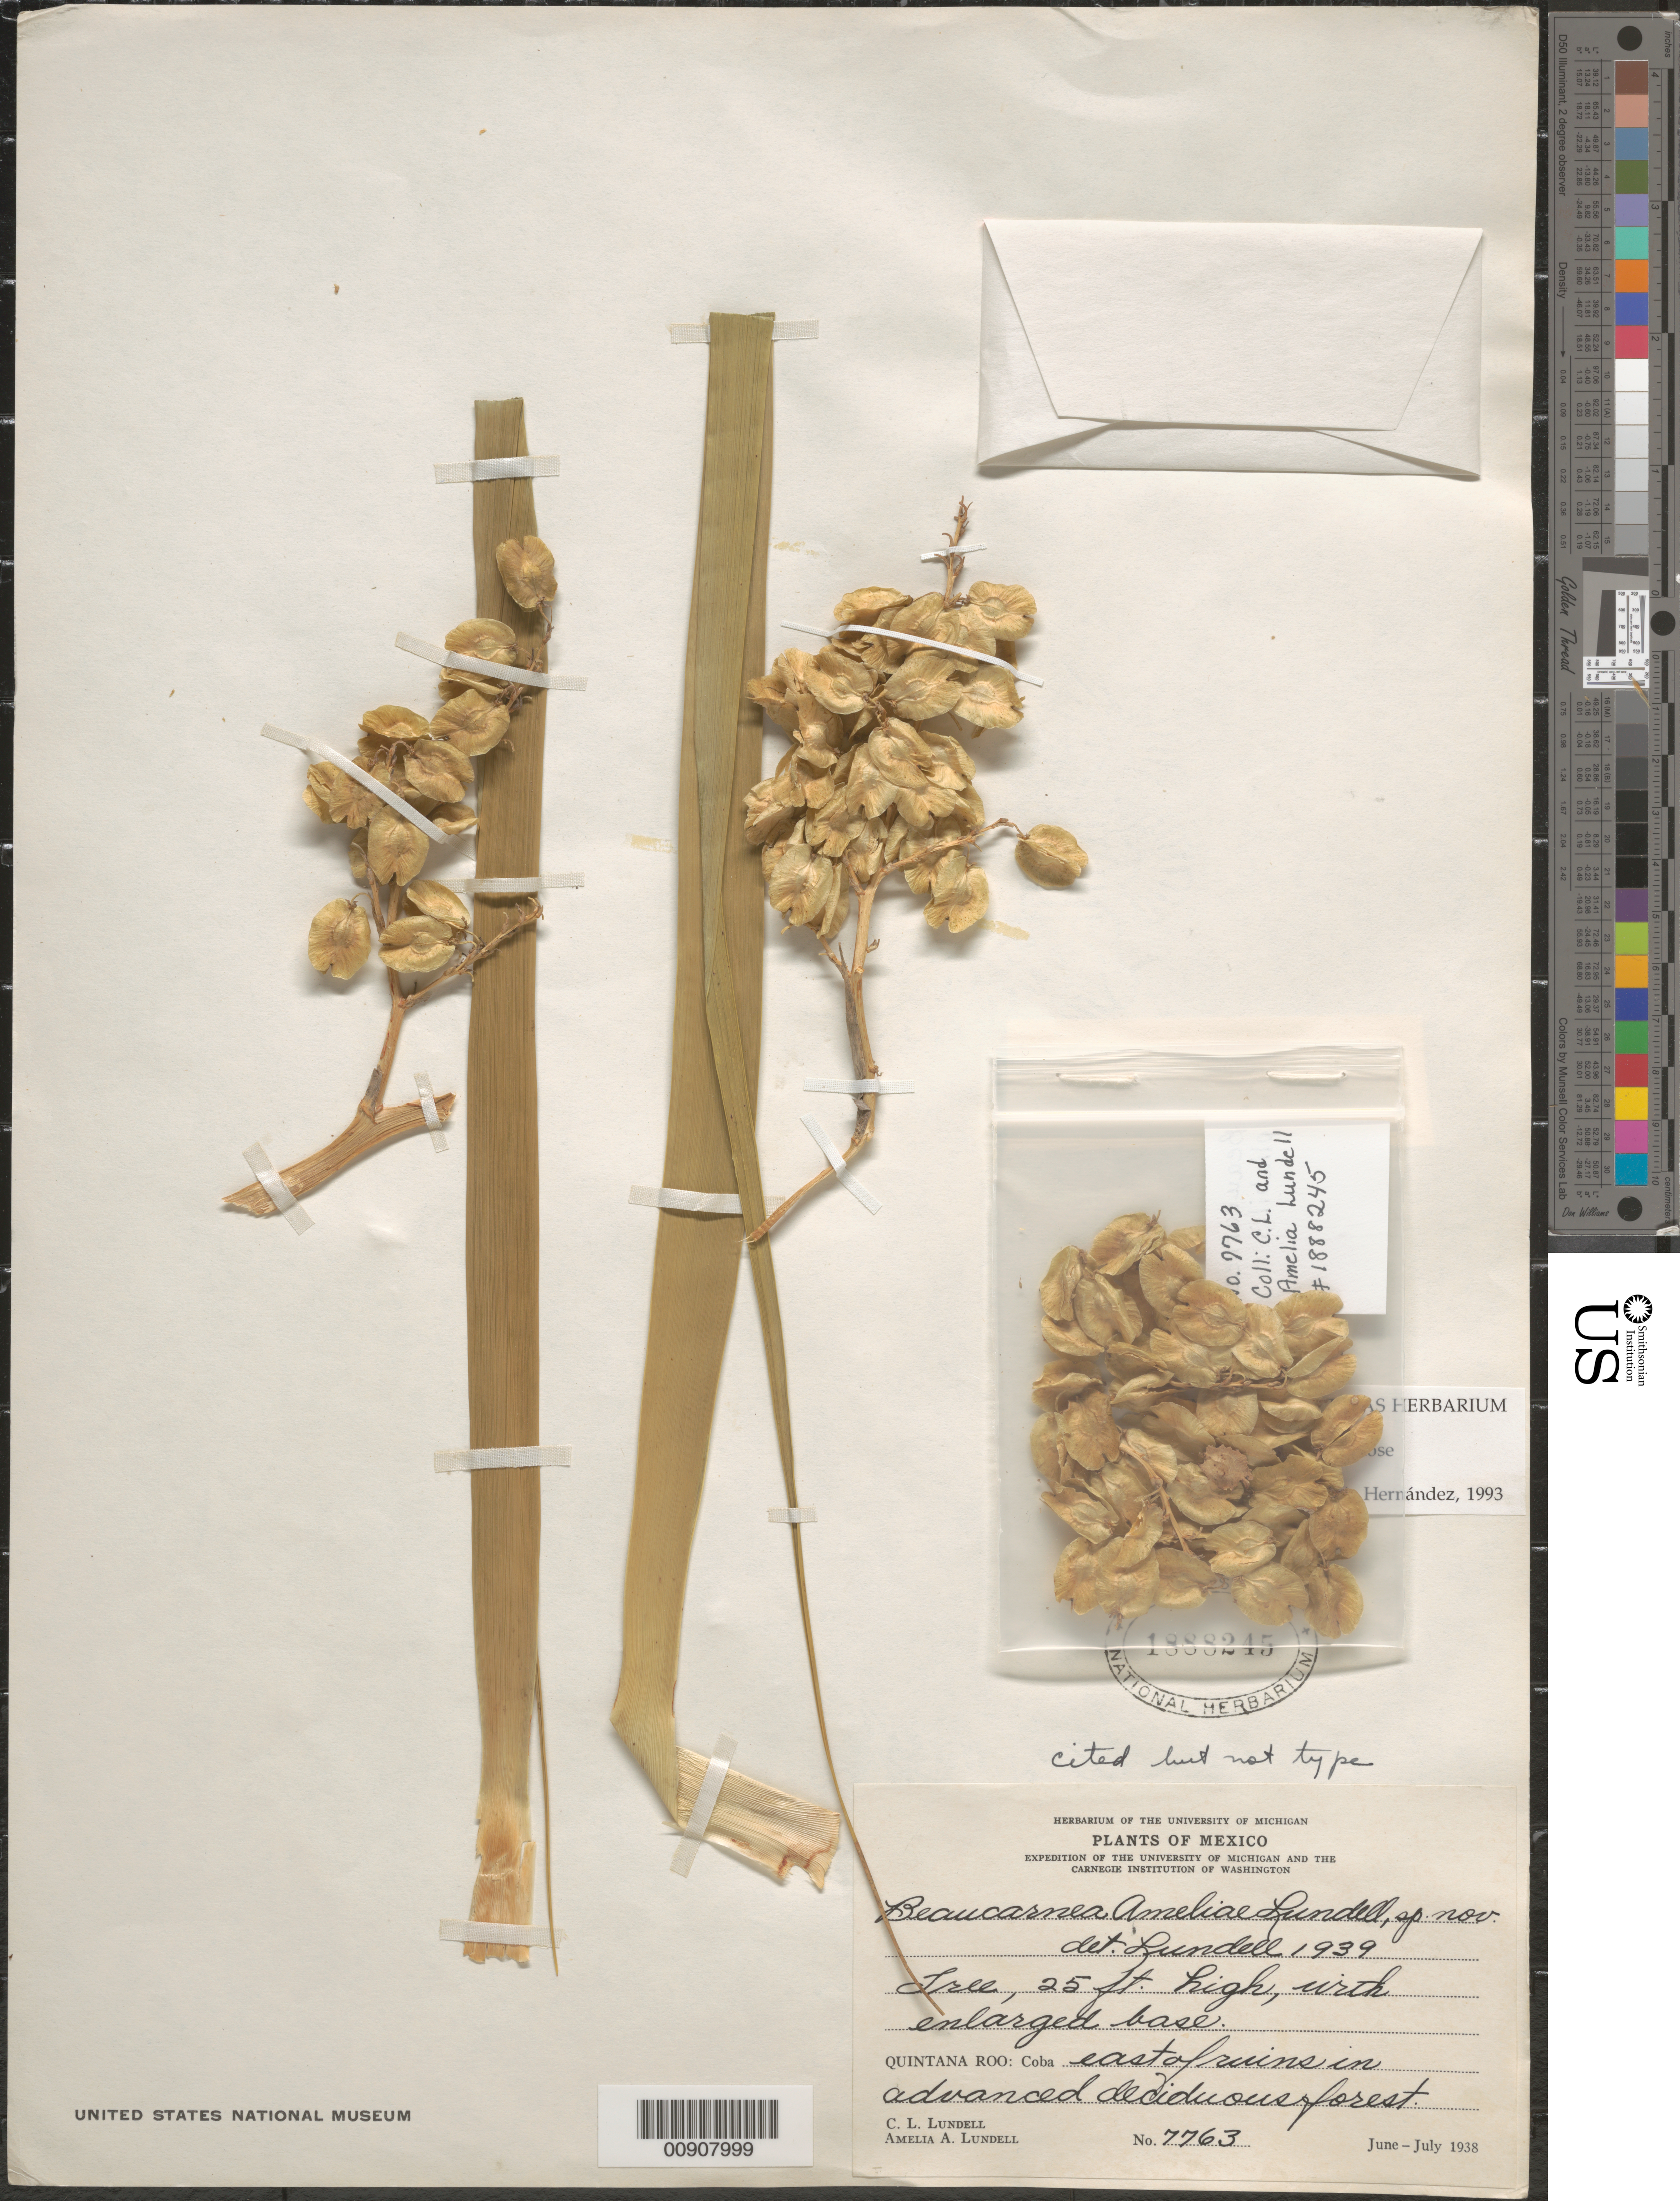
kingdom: Plantae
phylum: Tracheophyta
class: Liliopsida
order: Asparagales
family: Asparagaceae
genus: Beaucarnea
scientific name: Beaucarnea pliabilis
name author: (Baker) Rose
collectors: C. L. Lundell & A. A. Lundell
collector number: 7763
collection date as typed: Jun 1938 to -- Jul 1938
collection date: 1938-06/1938-07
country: Mexico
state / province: Quintana Roo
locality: Quintana Roo: Coba, east of ruins.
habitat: In advanced deciduous forest.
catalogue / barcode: US 1888245